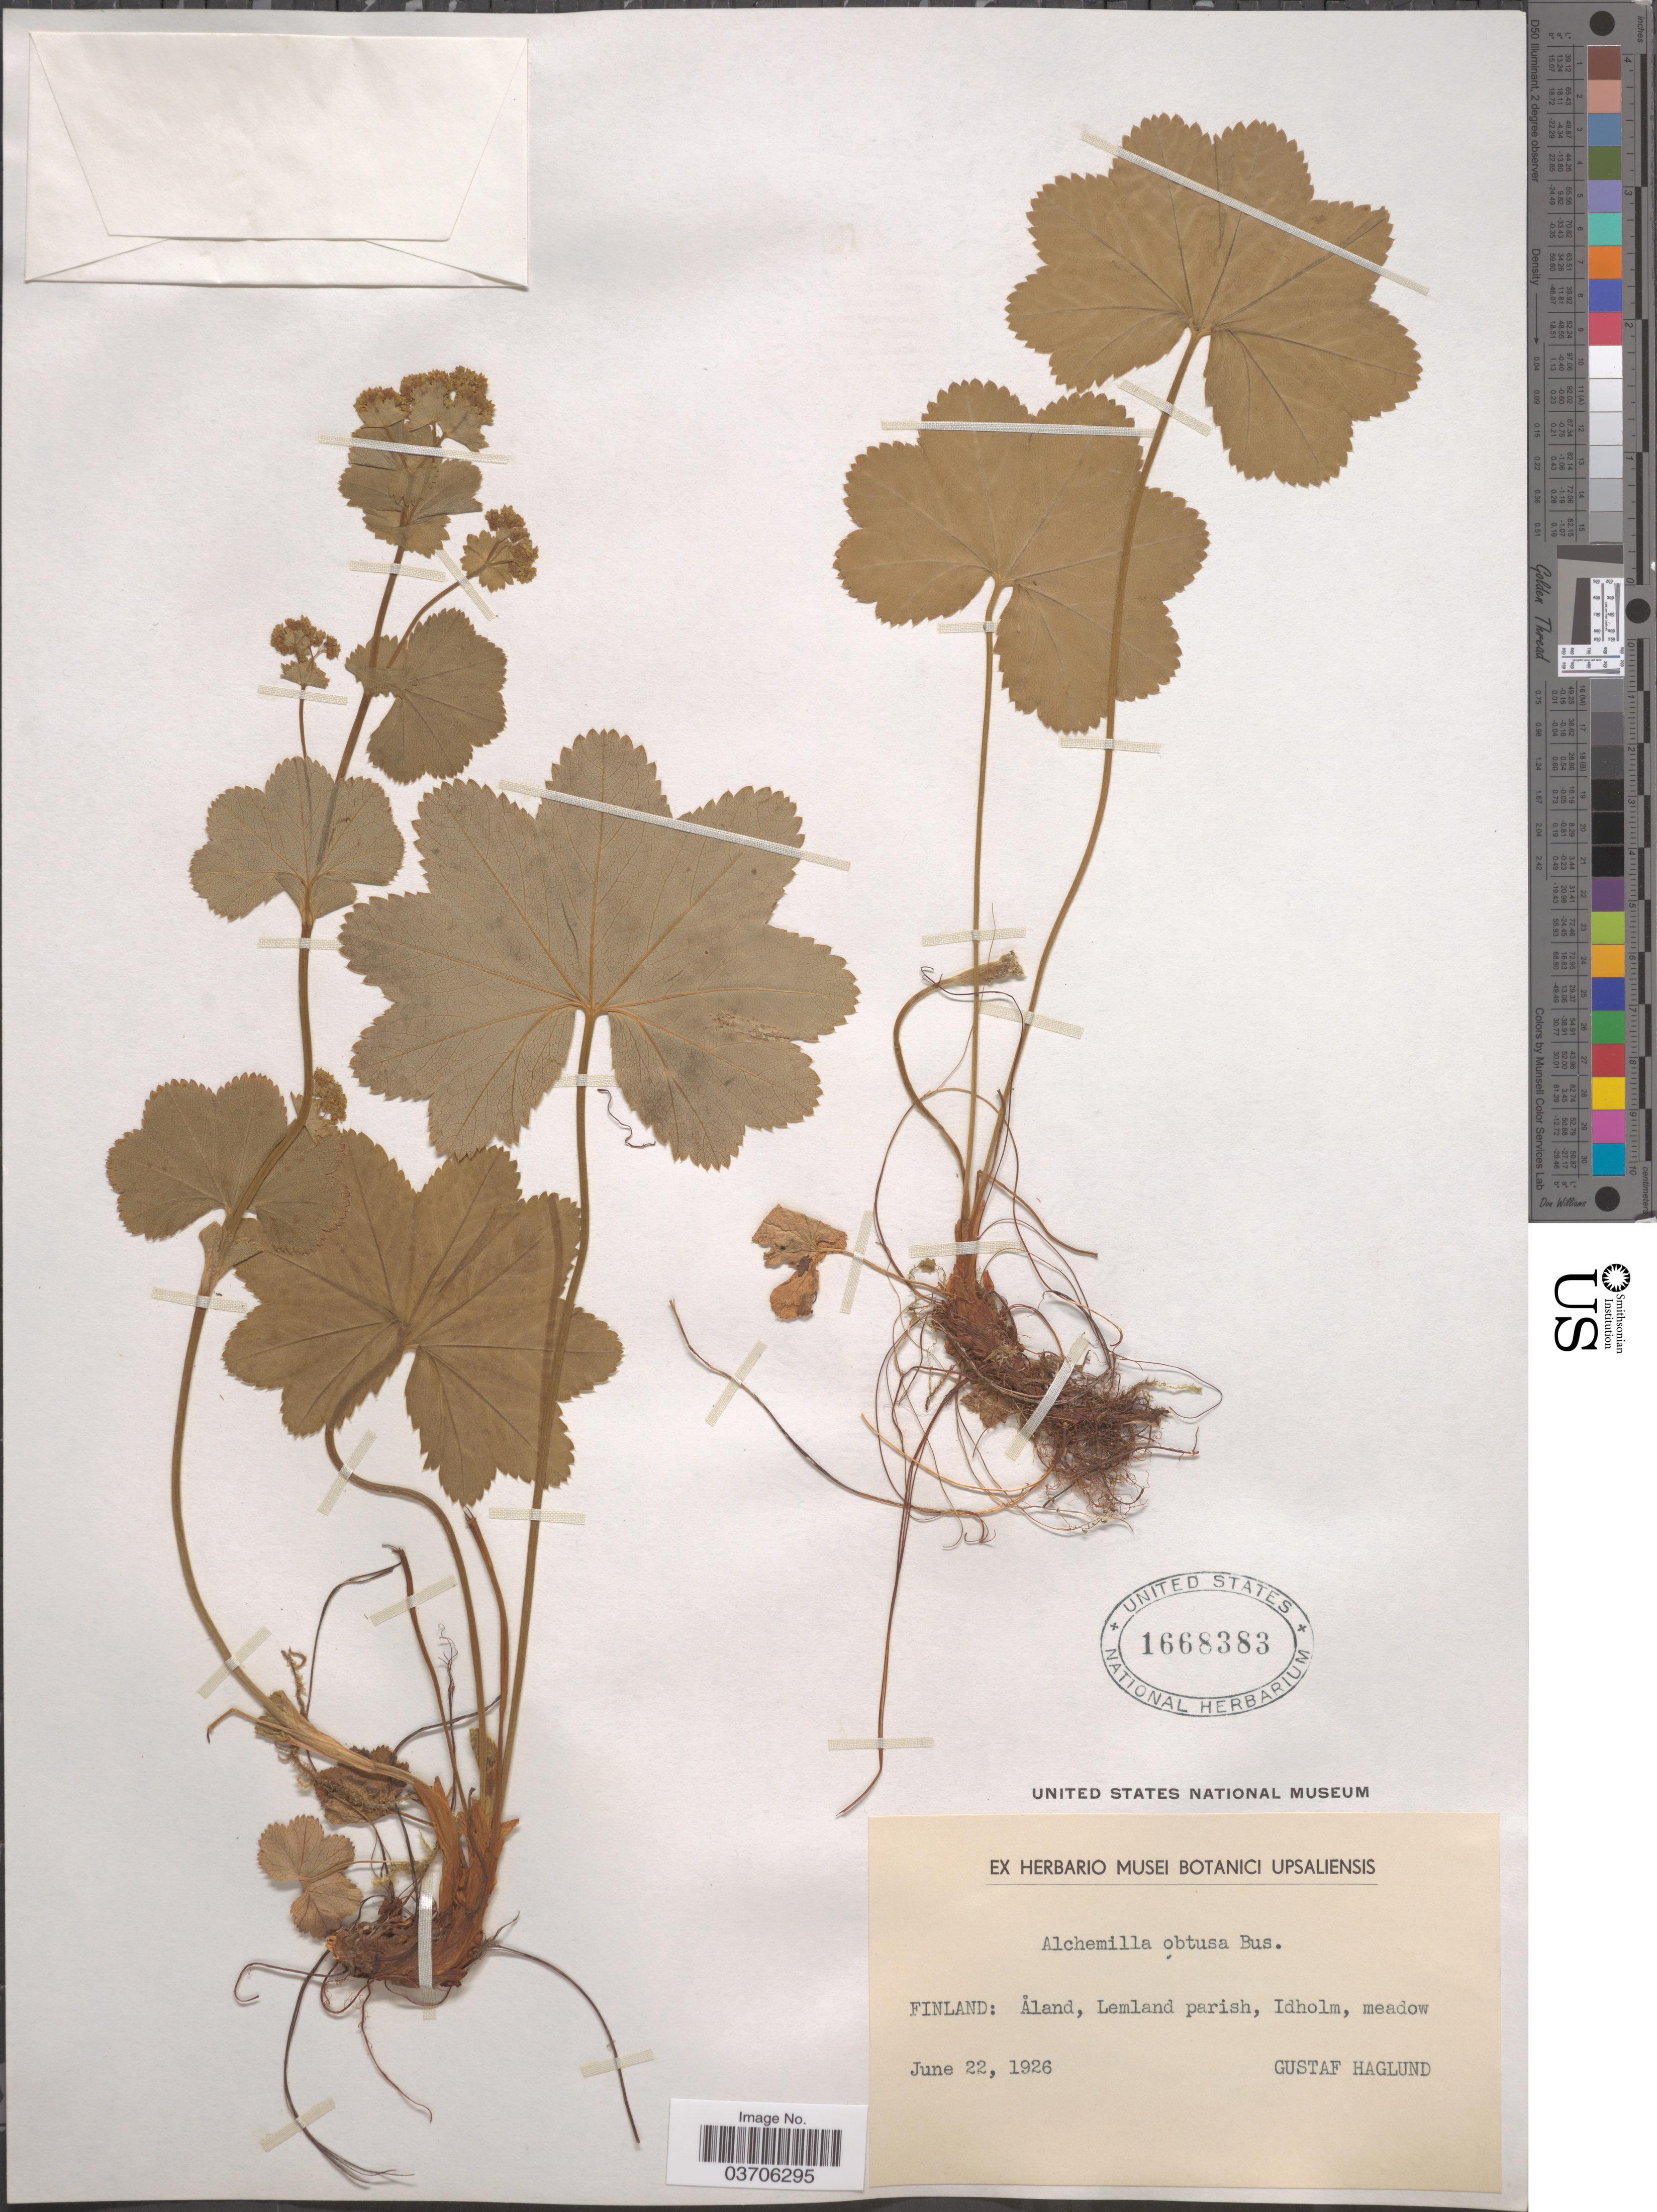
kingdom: Plantae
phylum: Tracheophyta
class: Magnoliopsida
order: Rosales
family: Rosaceae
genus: Alchemilla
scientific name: Alchemilla obtusa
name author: Buser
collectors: G. Haglund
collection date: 1926-06-22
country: Finland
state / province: Ahvenanmaa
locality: Åland, Lemland parish, Idholm.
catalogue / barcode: US 1668383